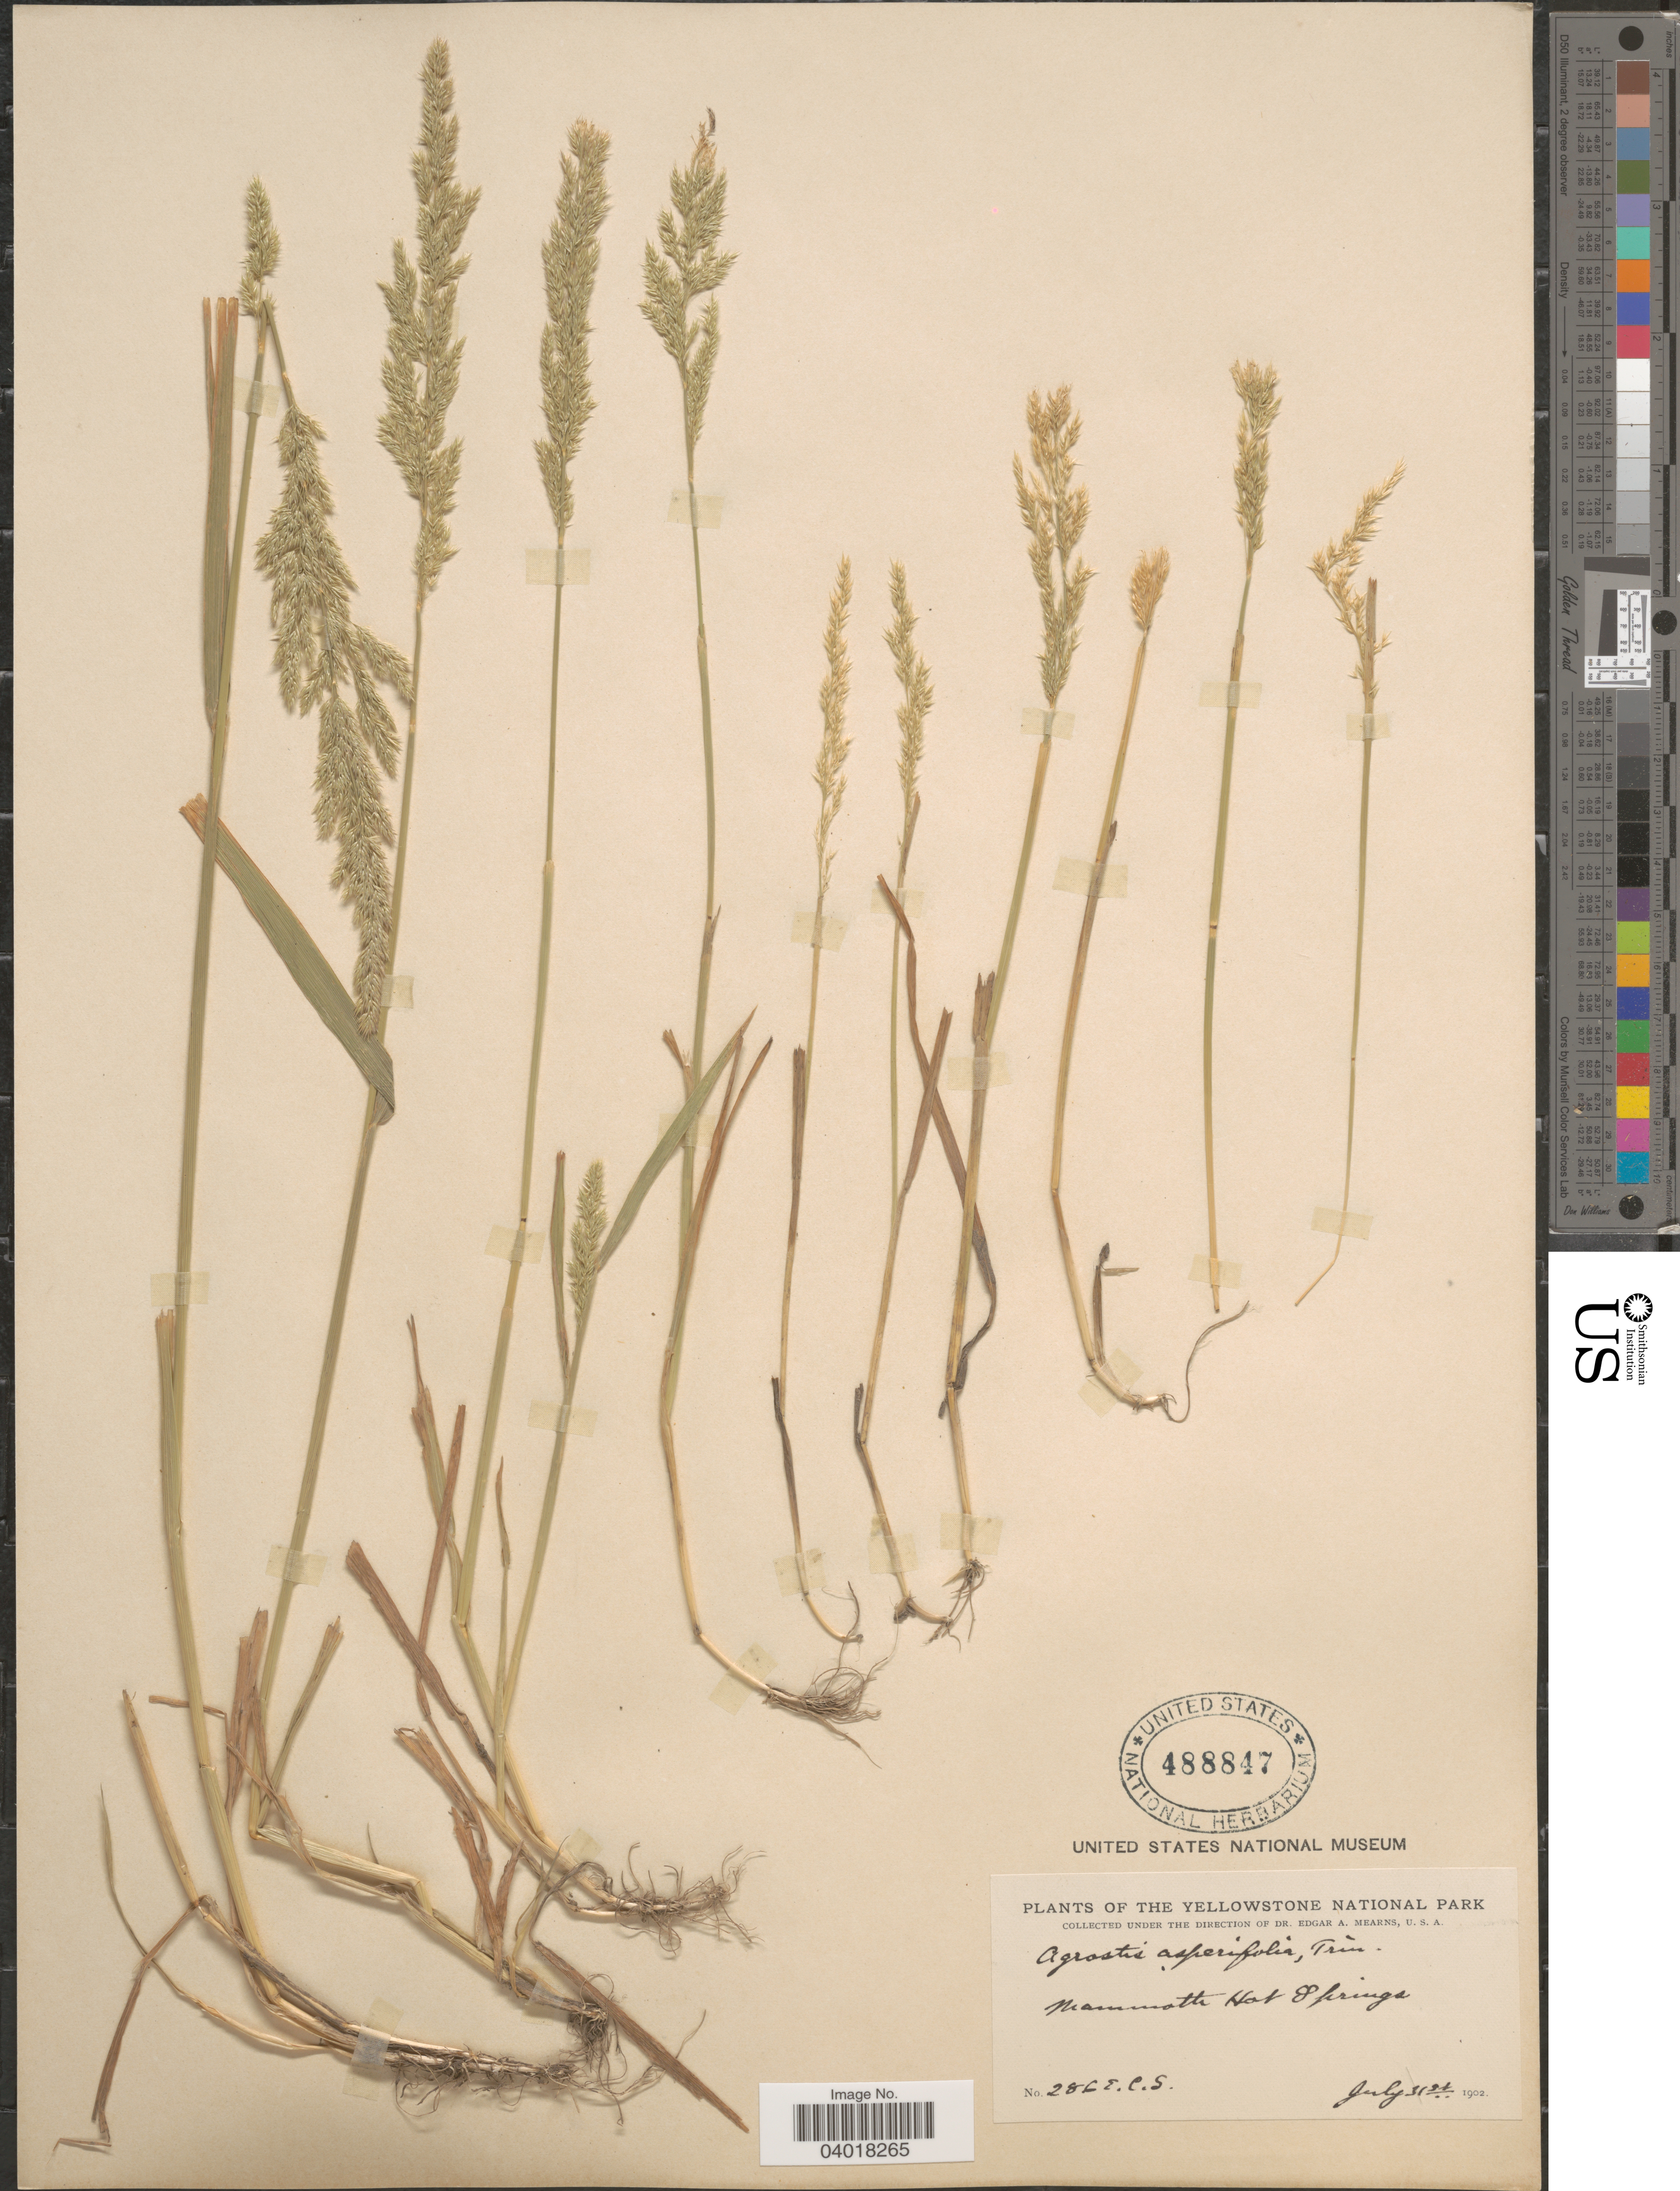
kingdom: Plantae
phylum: Tracheophyta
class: Liliopsida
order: Poales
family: Poaceae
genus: Agrostis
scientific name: Agrostis exarata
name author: Trin.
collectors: E. A. Mearns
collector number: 286 E.C.S.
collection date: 1902-07-31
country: United States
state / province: Wyoming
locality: The Yellowstone National Park. Mammoth Hot Springs.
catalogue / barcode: US 488847